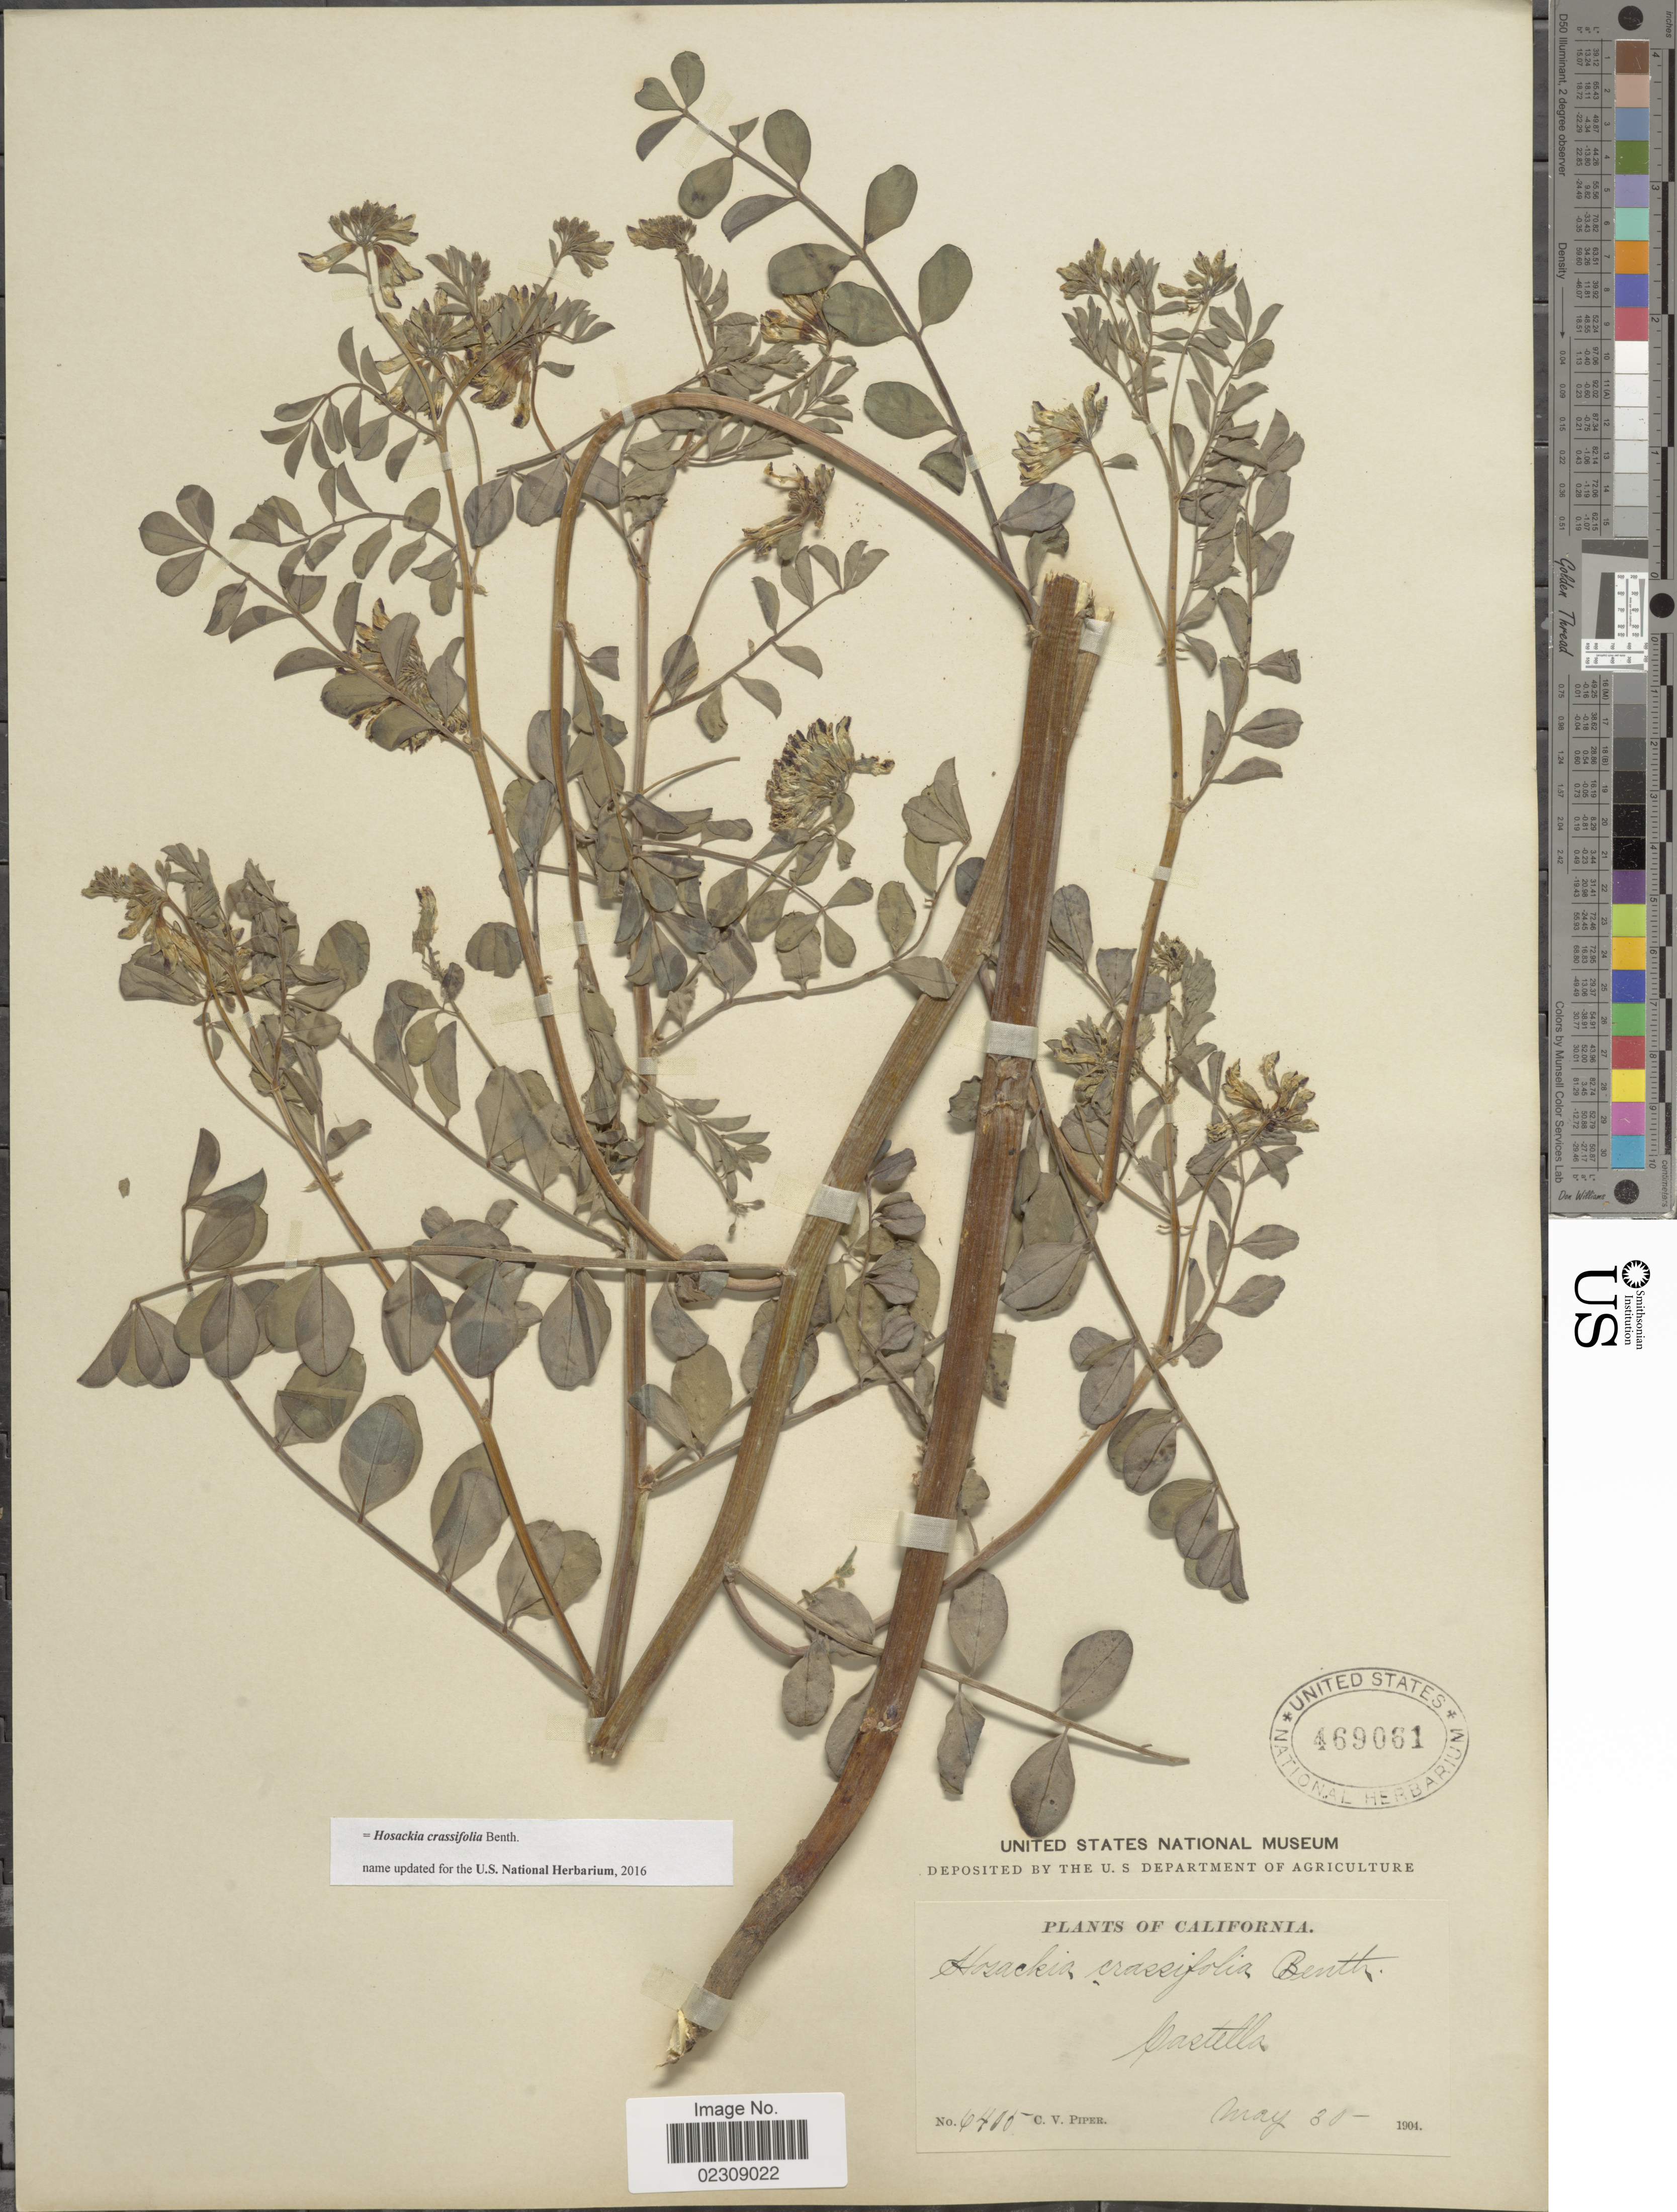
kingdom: Plantae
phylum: Tracheophyta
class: Magnoliopsida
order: Fabales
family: Fabaceae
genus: Hosackia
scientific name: Hosackia crassifolia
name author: Benth.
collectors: C. V. Piper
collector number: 6405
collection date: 1904-05-30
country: United States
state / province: California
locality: Castella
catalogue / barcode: US 469061